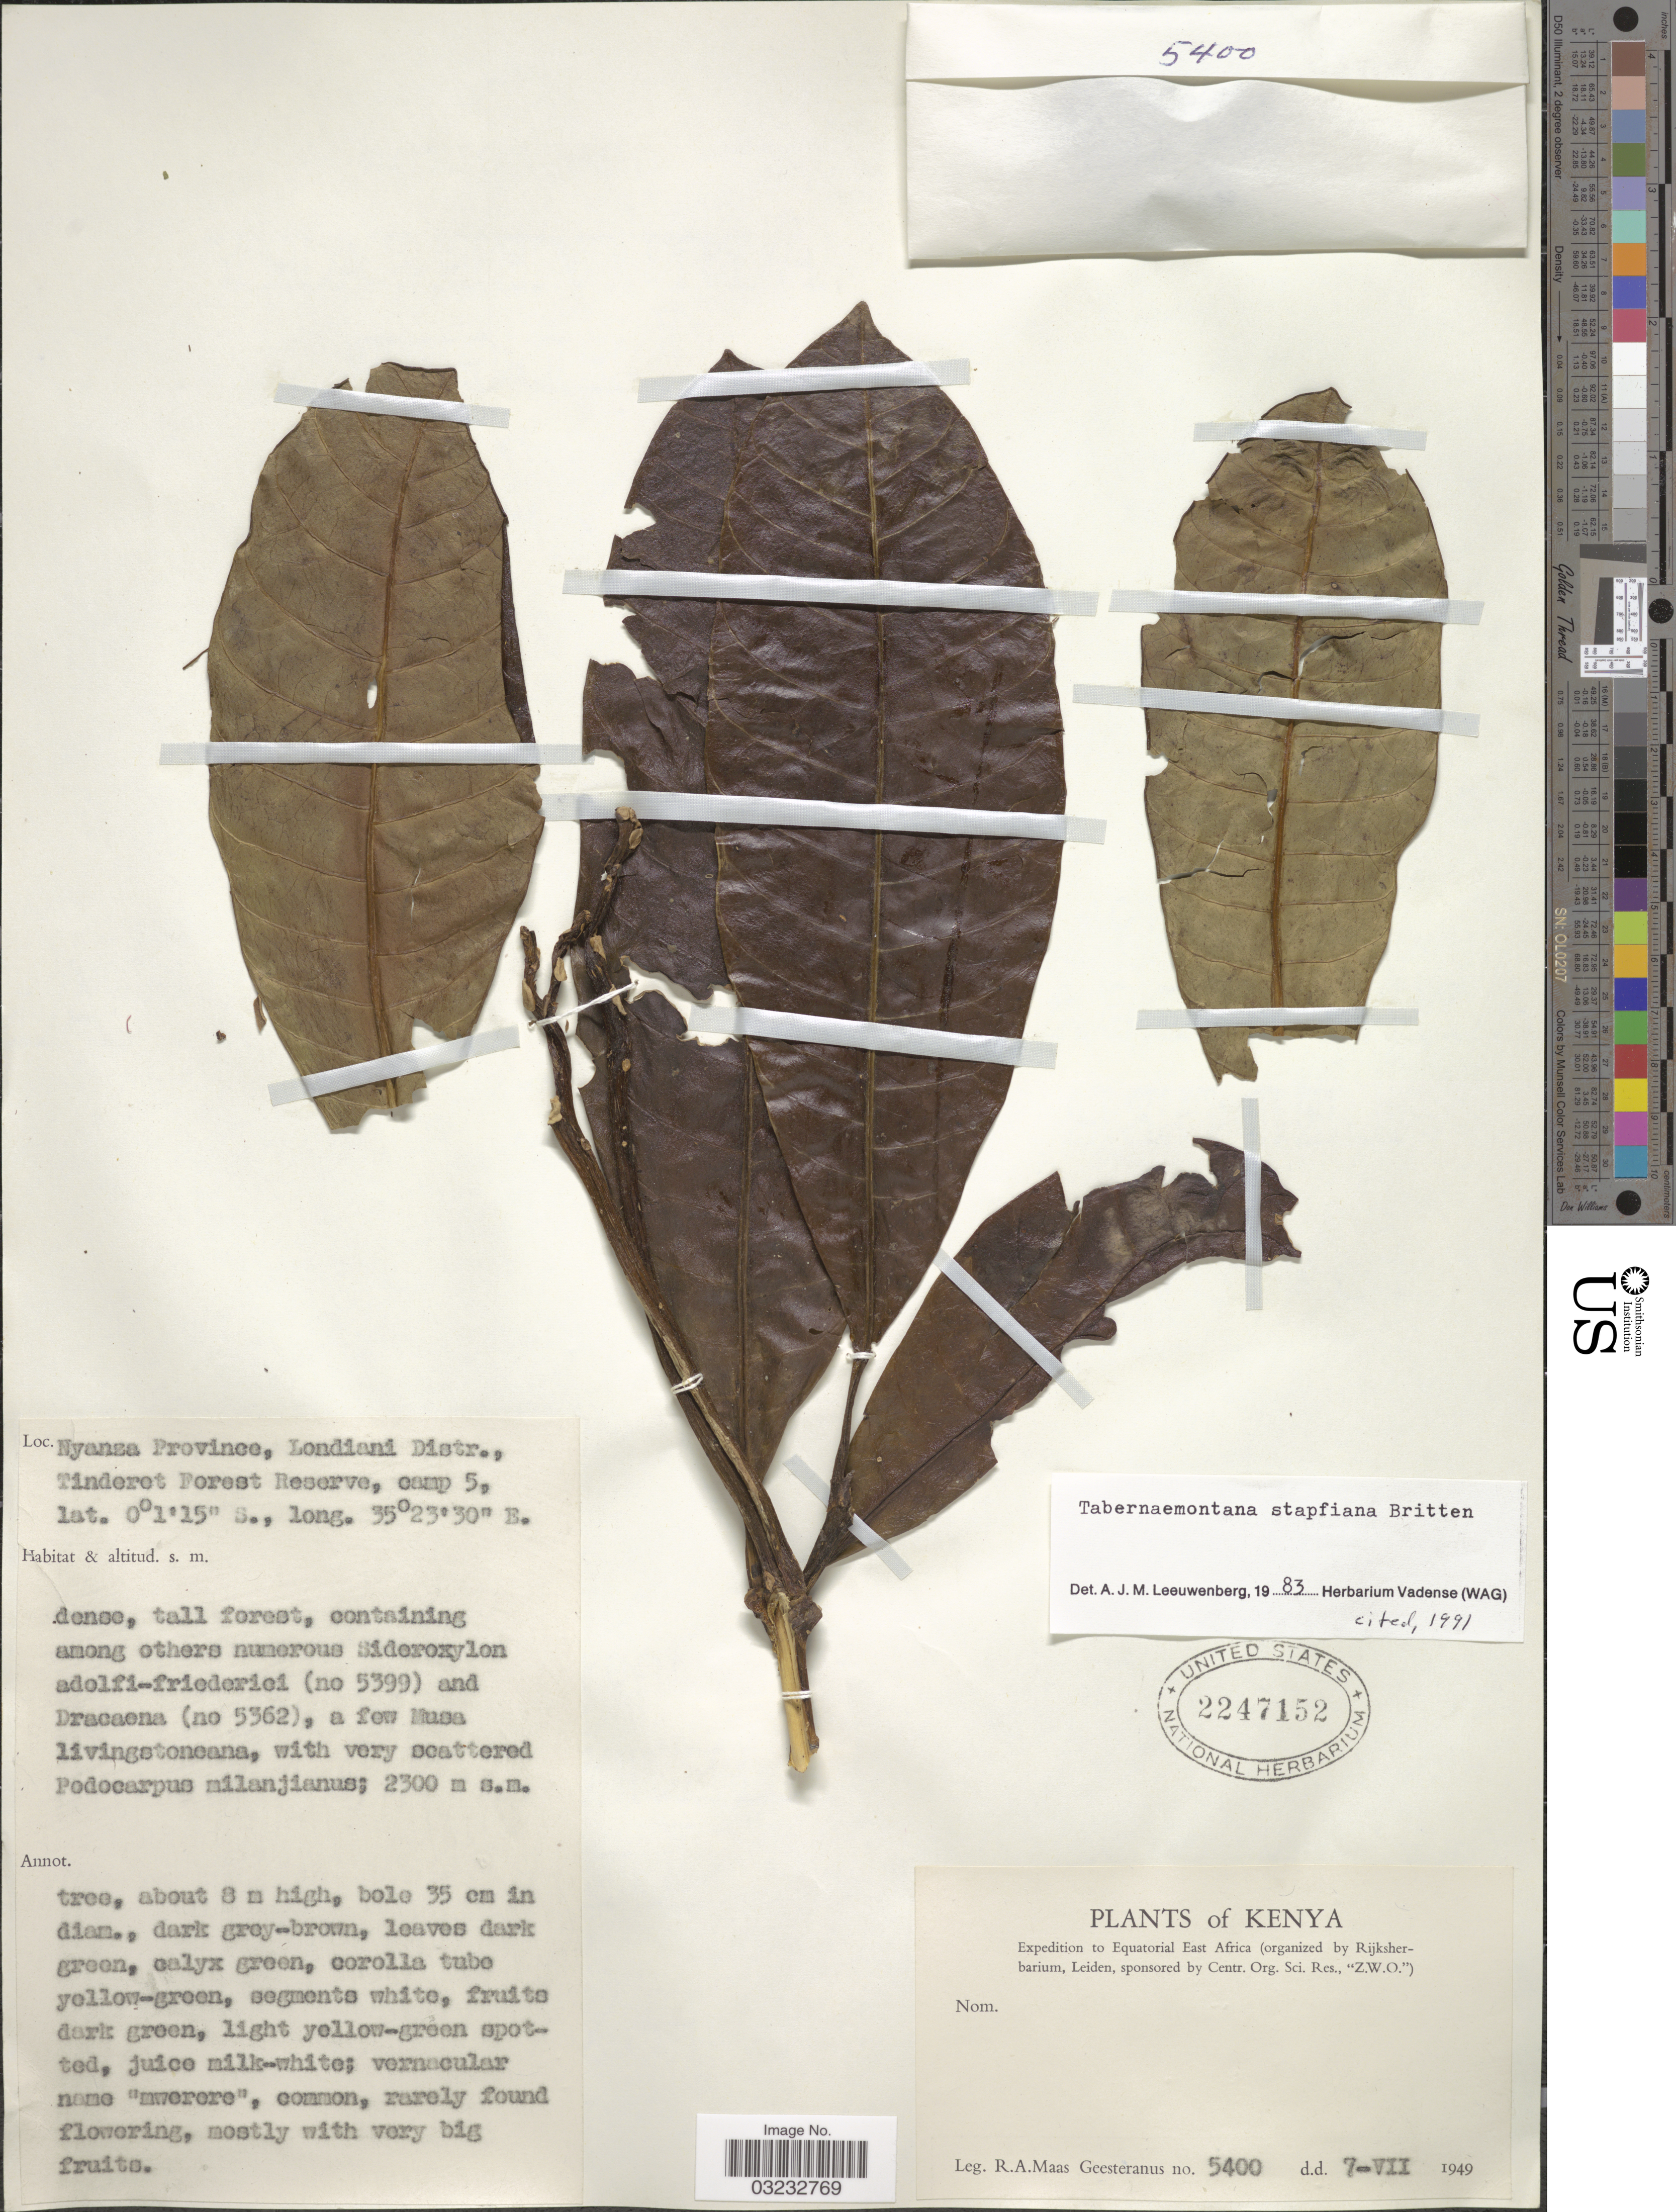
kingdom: Plantae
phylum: Tracheophyta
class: Magnoliopsida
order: Gentianales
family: Apocynaceae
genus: Tabernaemontana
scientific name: Tabernaemontana stapfiana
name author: Britten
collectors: R. A. Maas Geesteranus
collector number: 5400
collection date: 1949-07-07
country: Kenya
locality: Nyanza Province, Londiani Distr., Tinderet Forest Reserve, camp 5.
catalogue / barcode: US 2247152